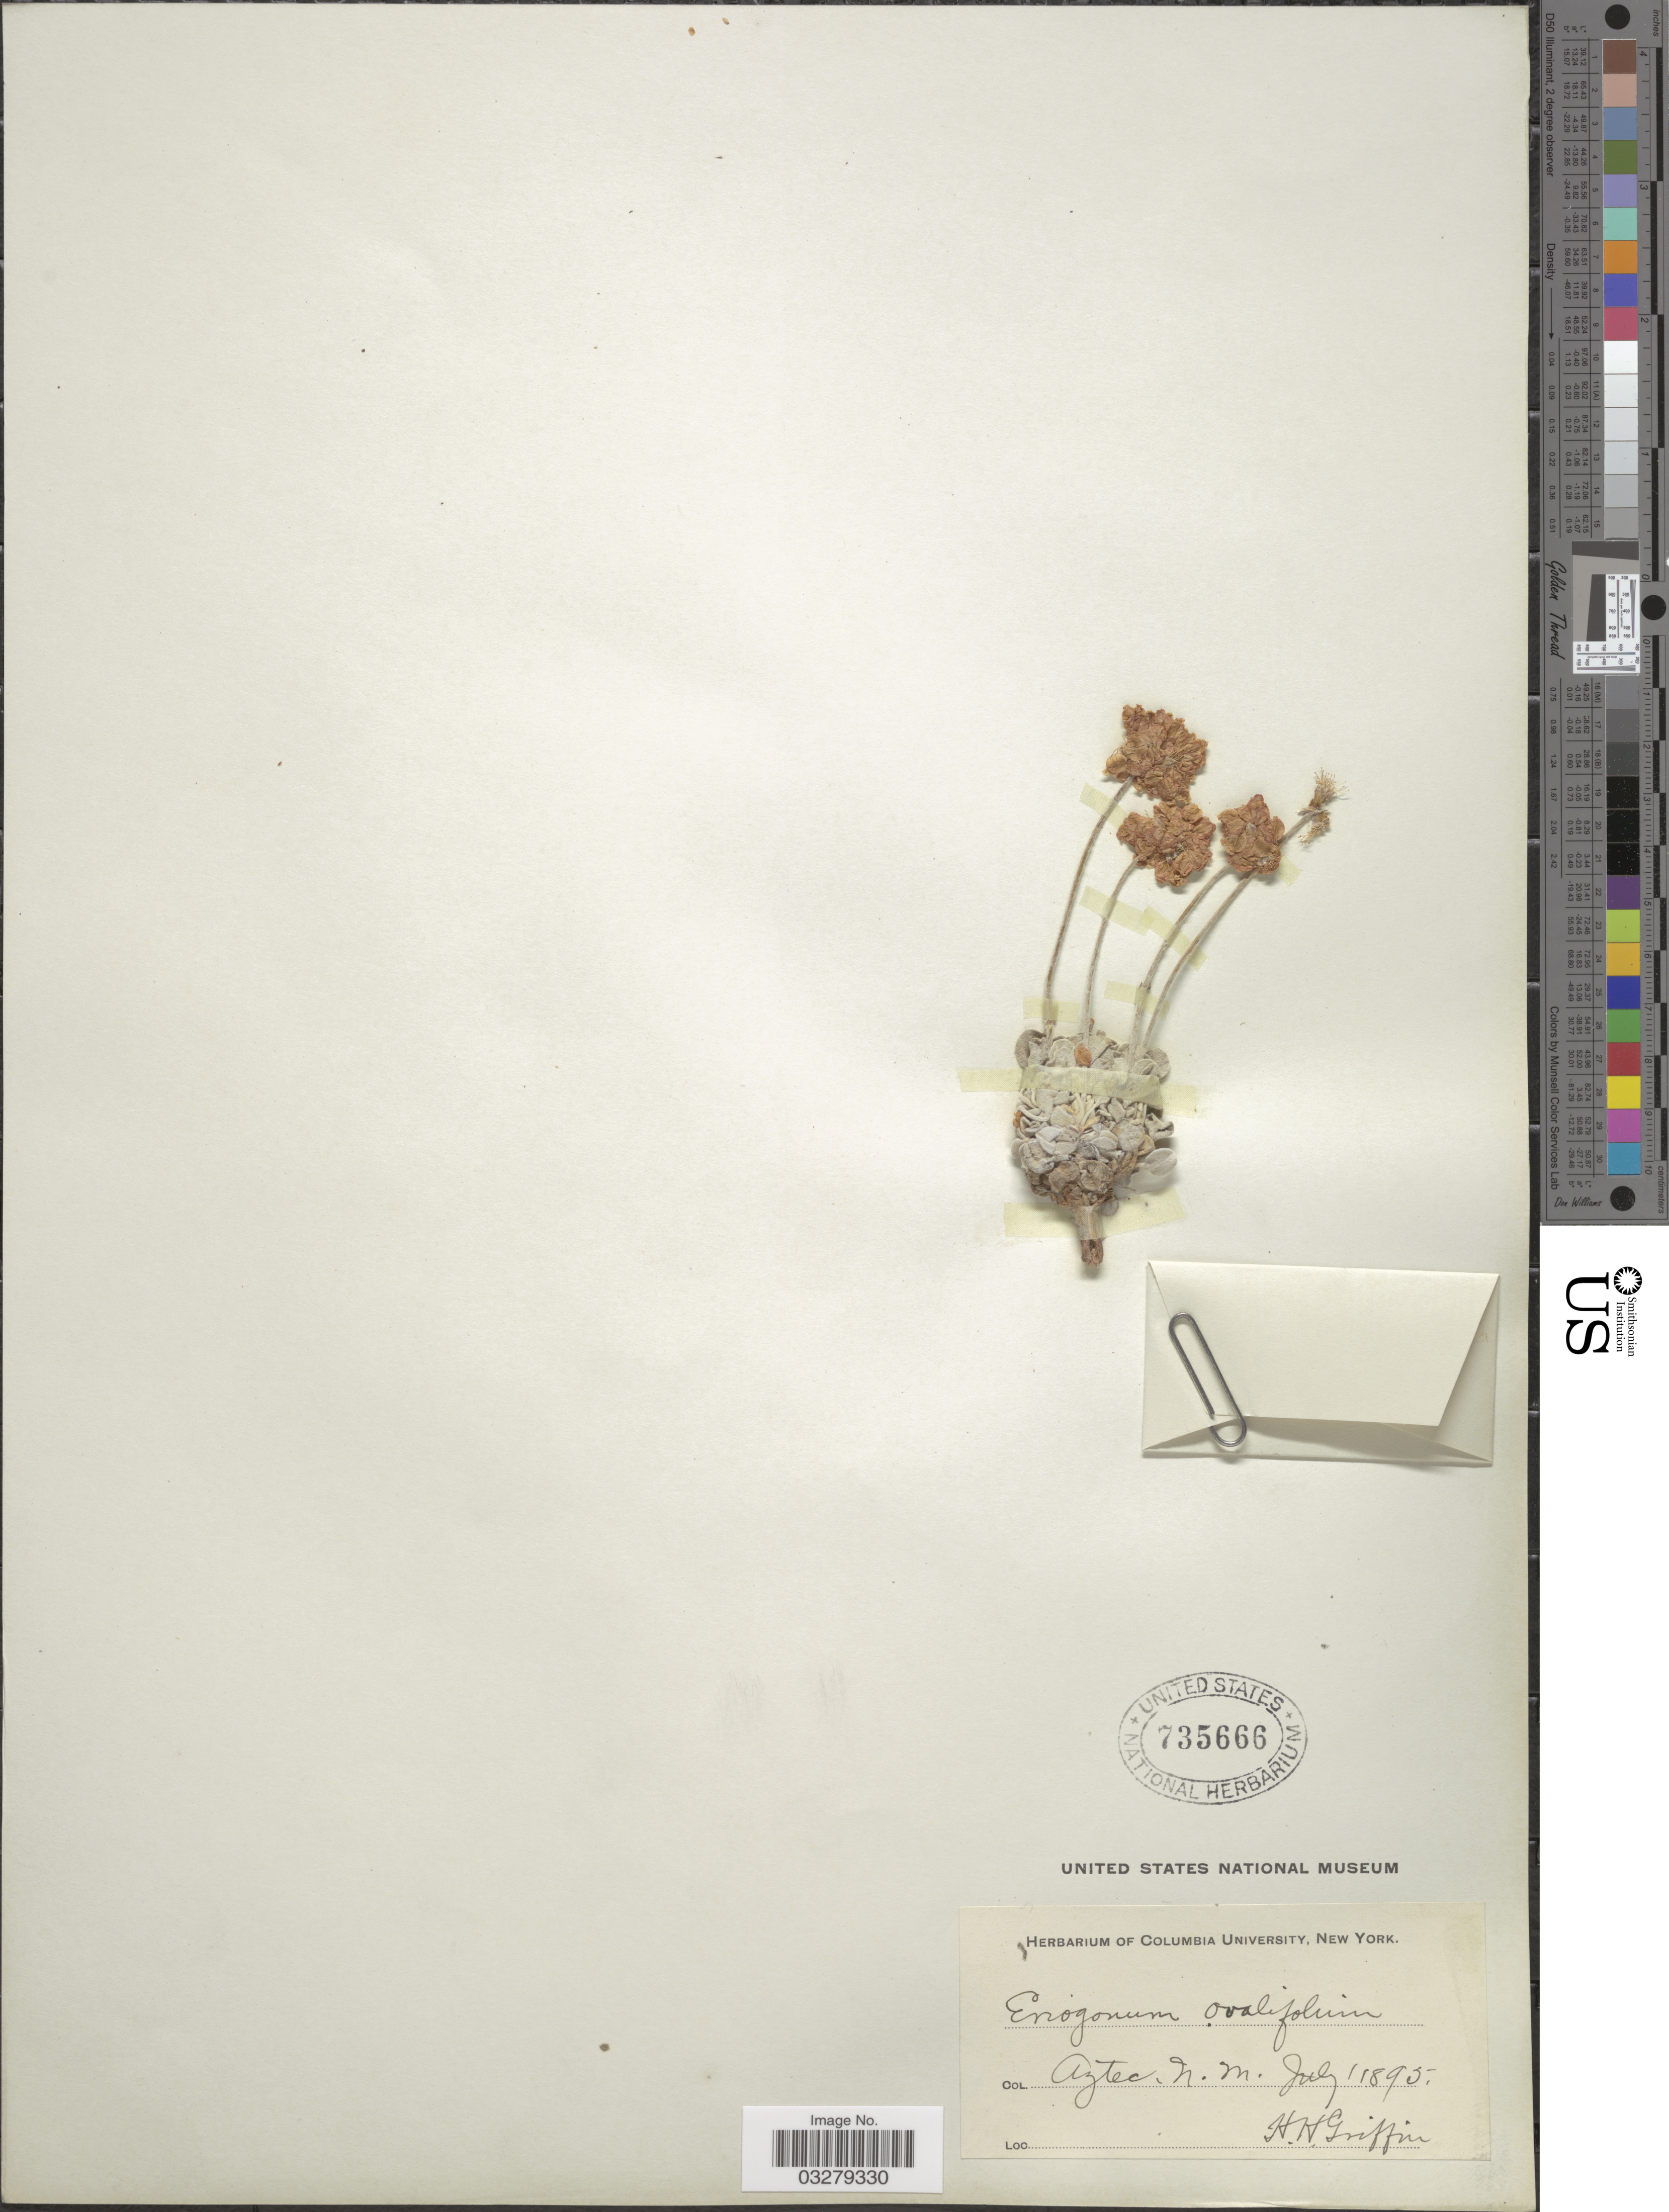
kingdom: Plantae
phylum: Tracheophyta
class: Magnoliopsida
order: Caryophyllales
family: Polygonaceae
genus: Eriogonum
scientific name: Eriogonum ovalifolium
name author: Nutt.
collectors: H. Griffin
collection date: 1895-07-01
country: United States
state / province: New Mexico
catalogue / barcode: US 735666